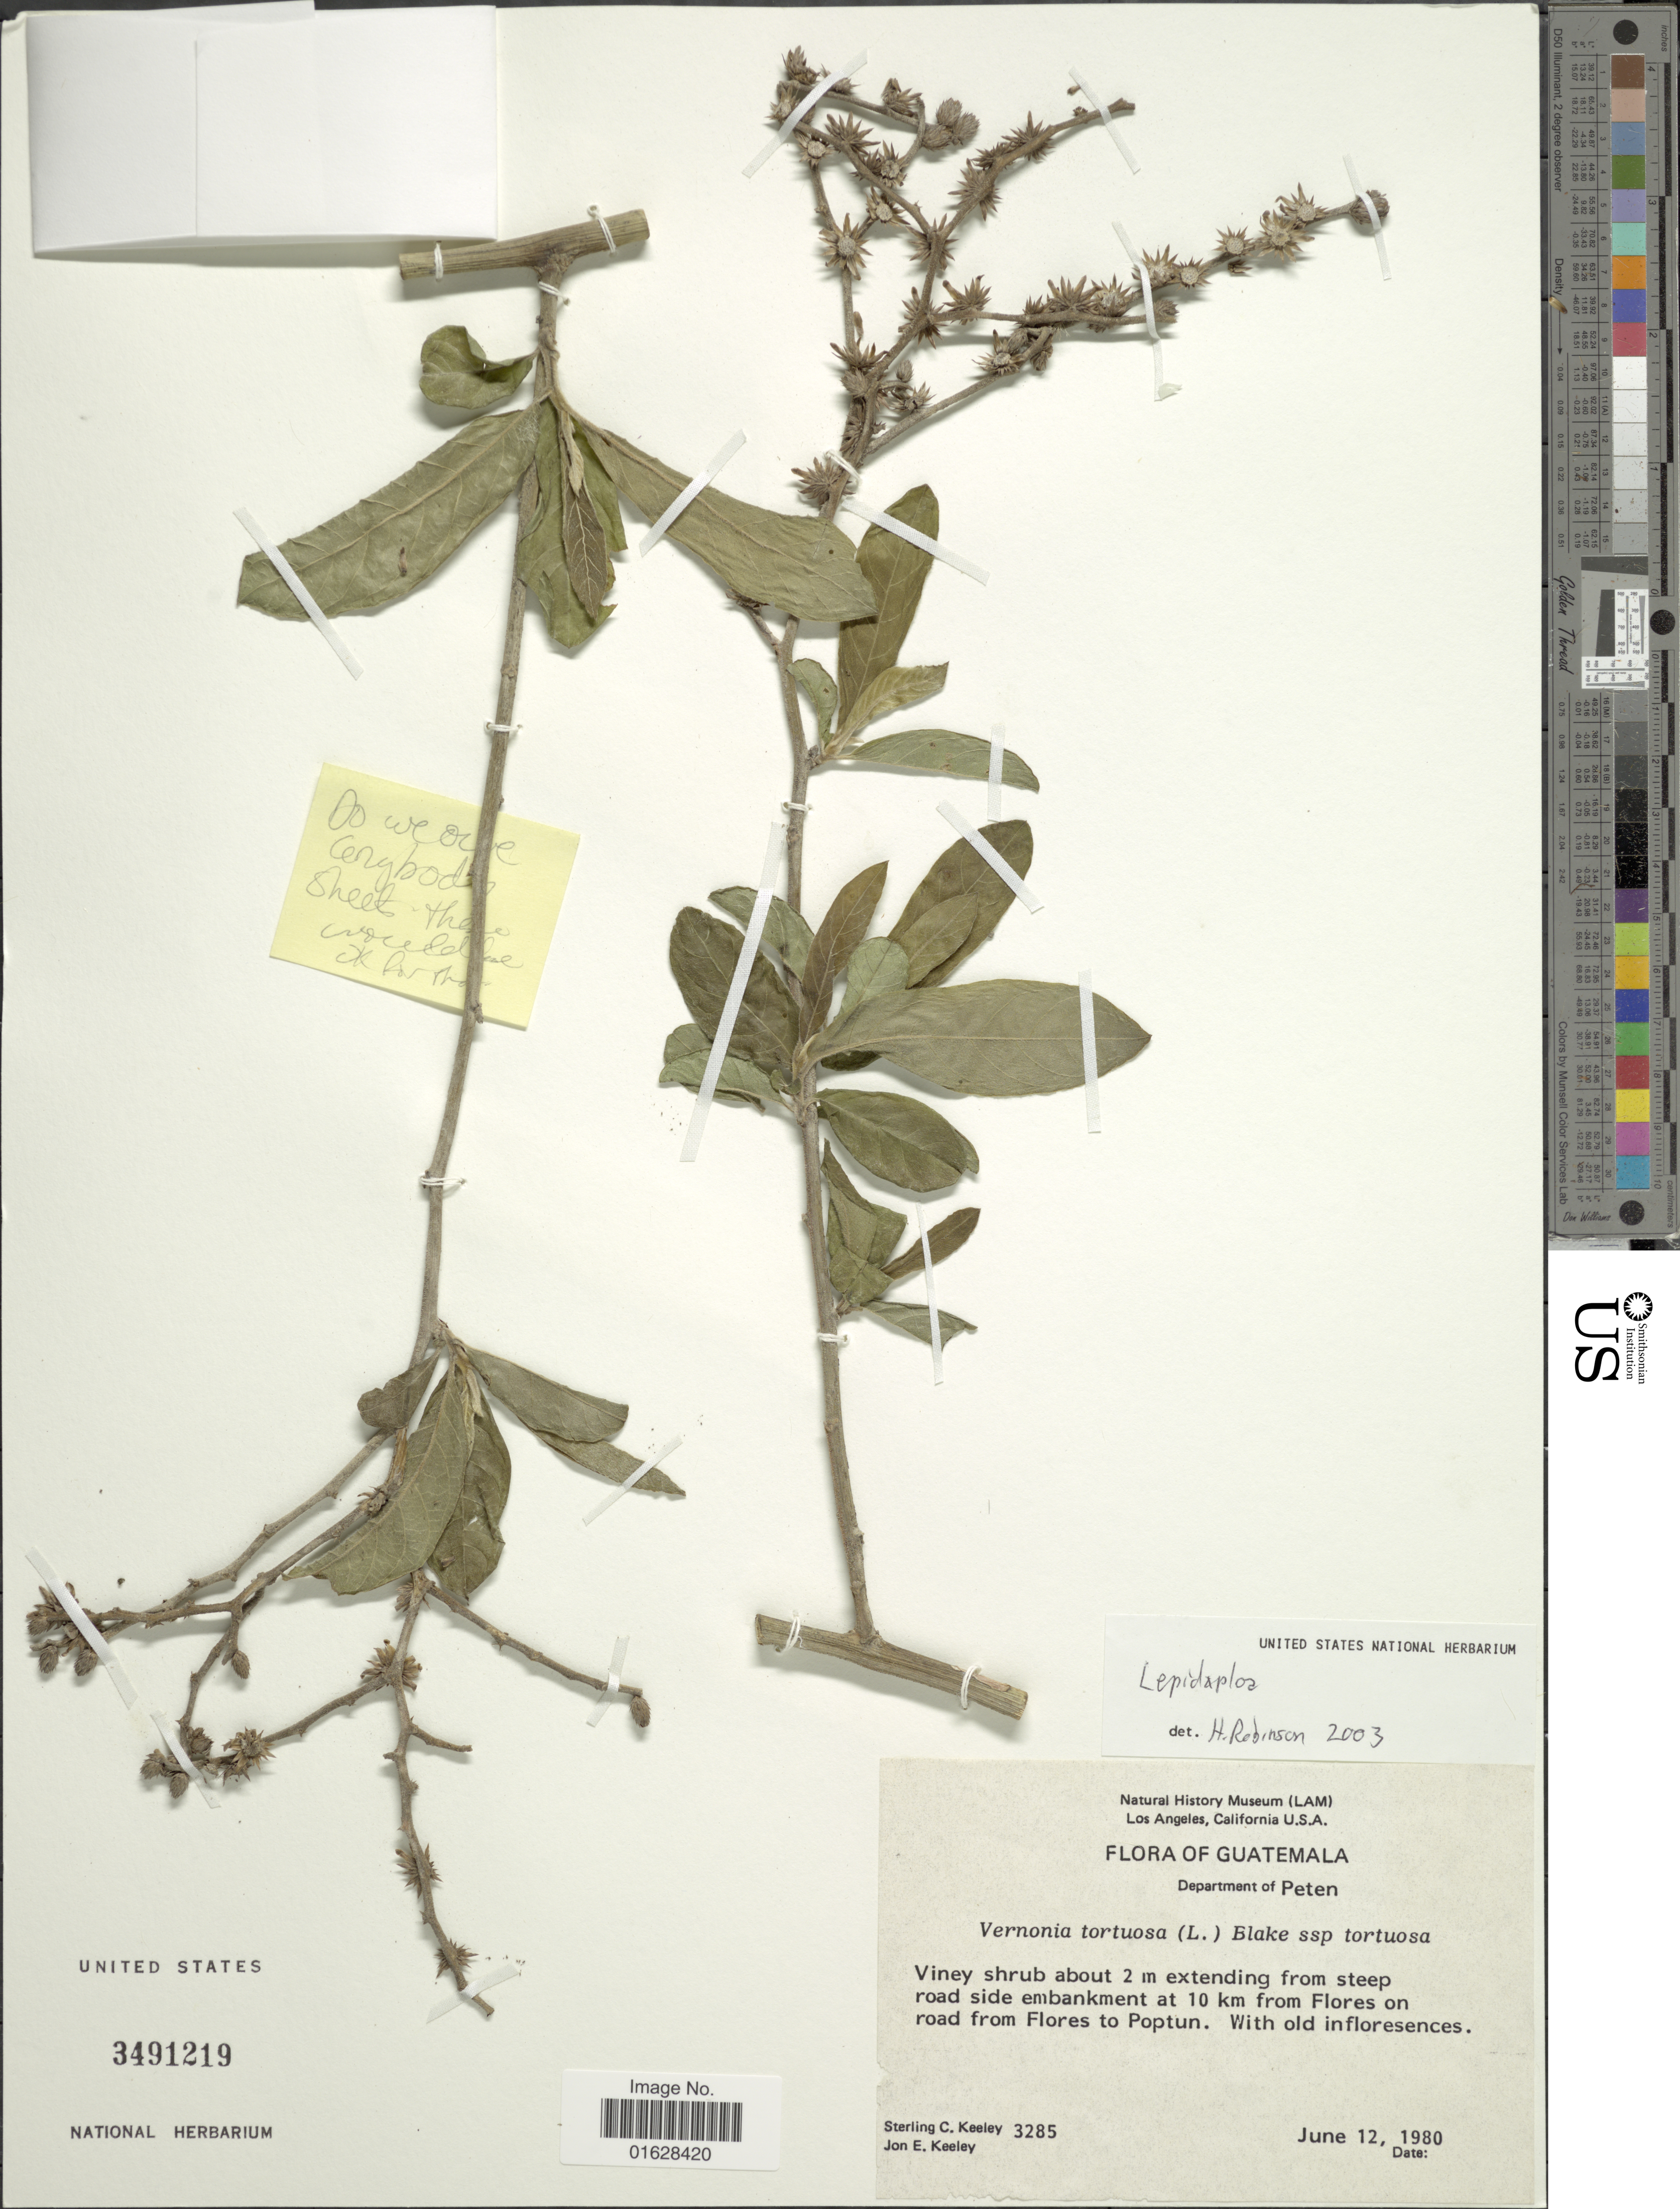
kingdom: Plantae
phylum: Tracheophyta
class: Magnoliopsida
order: Asterales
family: Asteraceae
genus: Lepidaploa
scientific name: Lepidaploa tortuosa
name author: (L.) H. Rob.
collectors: S. C. Keeley & J. E. Keeley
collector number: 3285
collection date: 1980-06-12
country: Guatemala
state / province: El Petén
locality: Department of Peten, 10 km from Flores on road from Flores to Poptun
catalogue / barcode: US 3491219